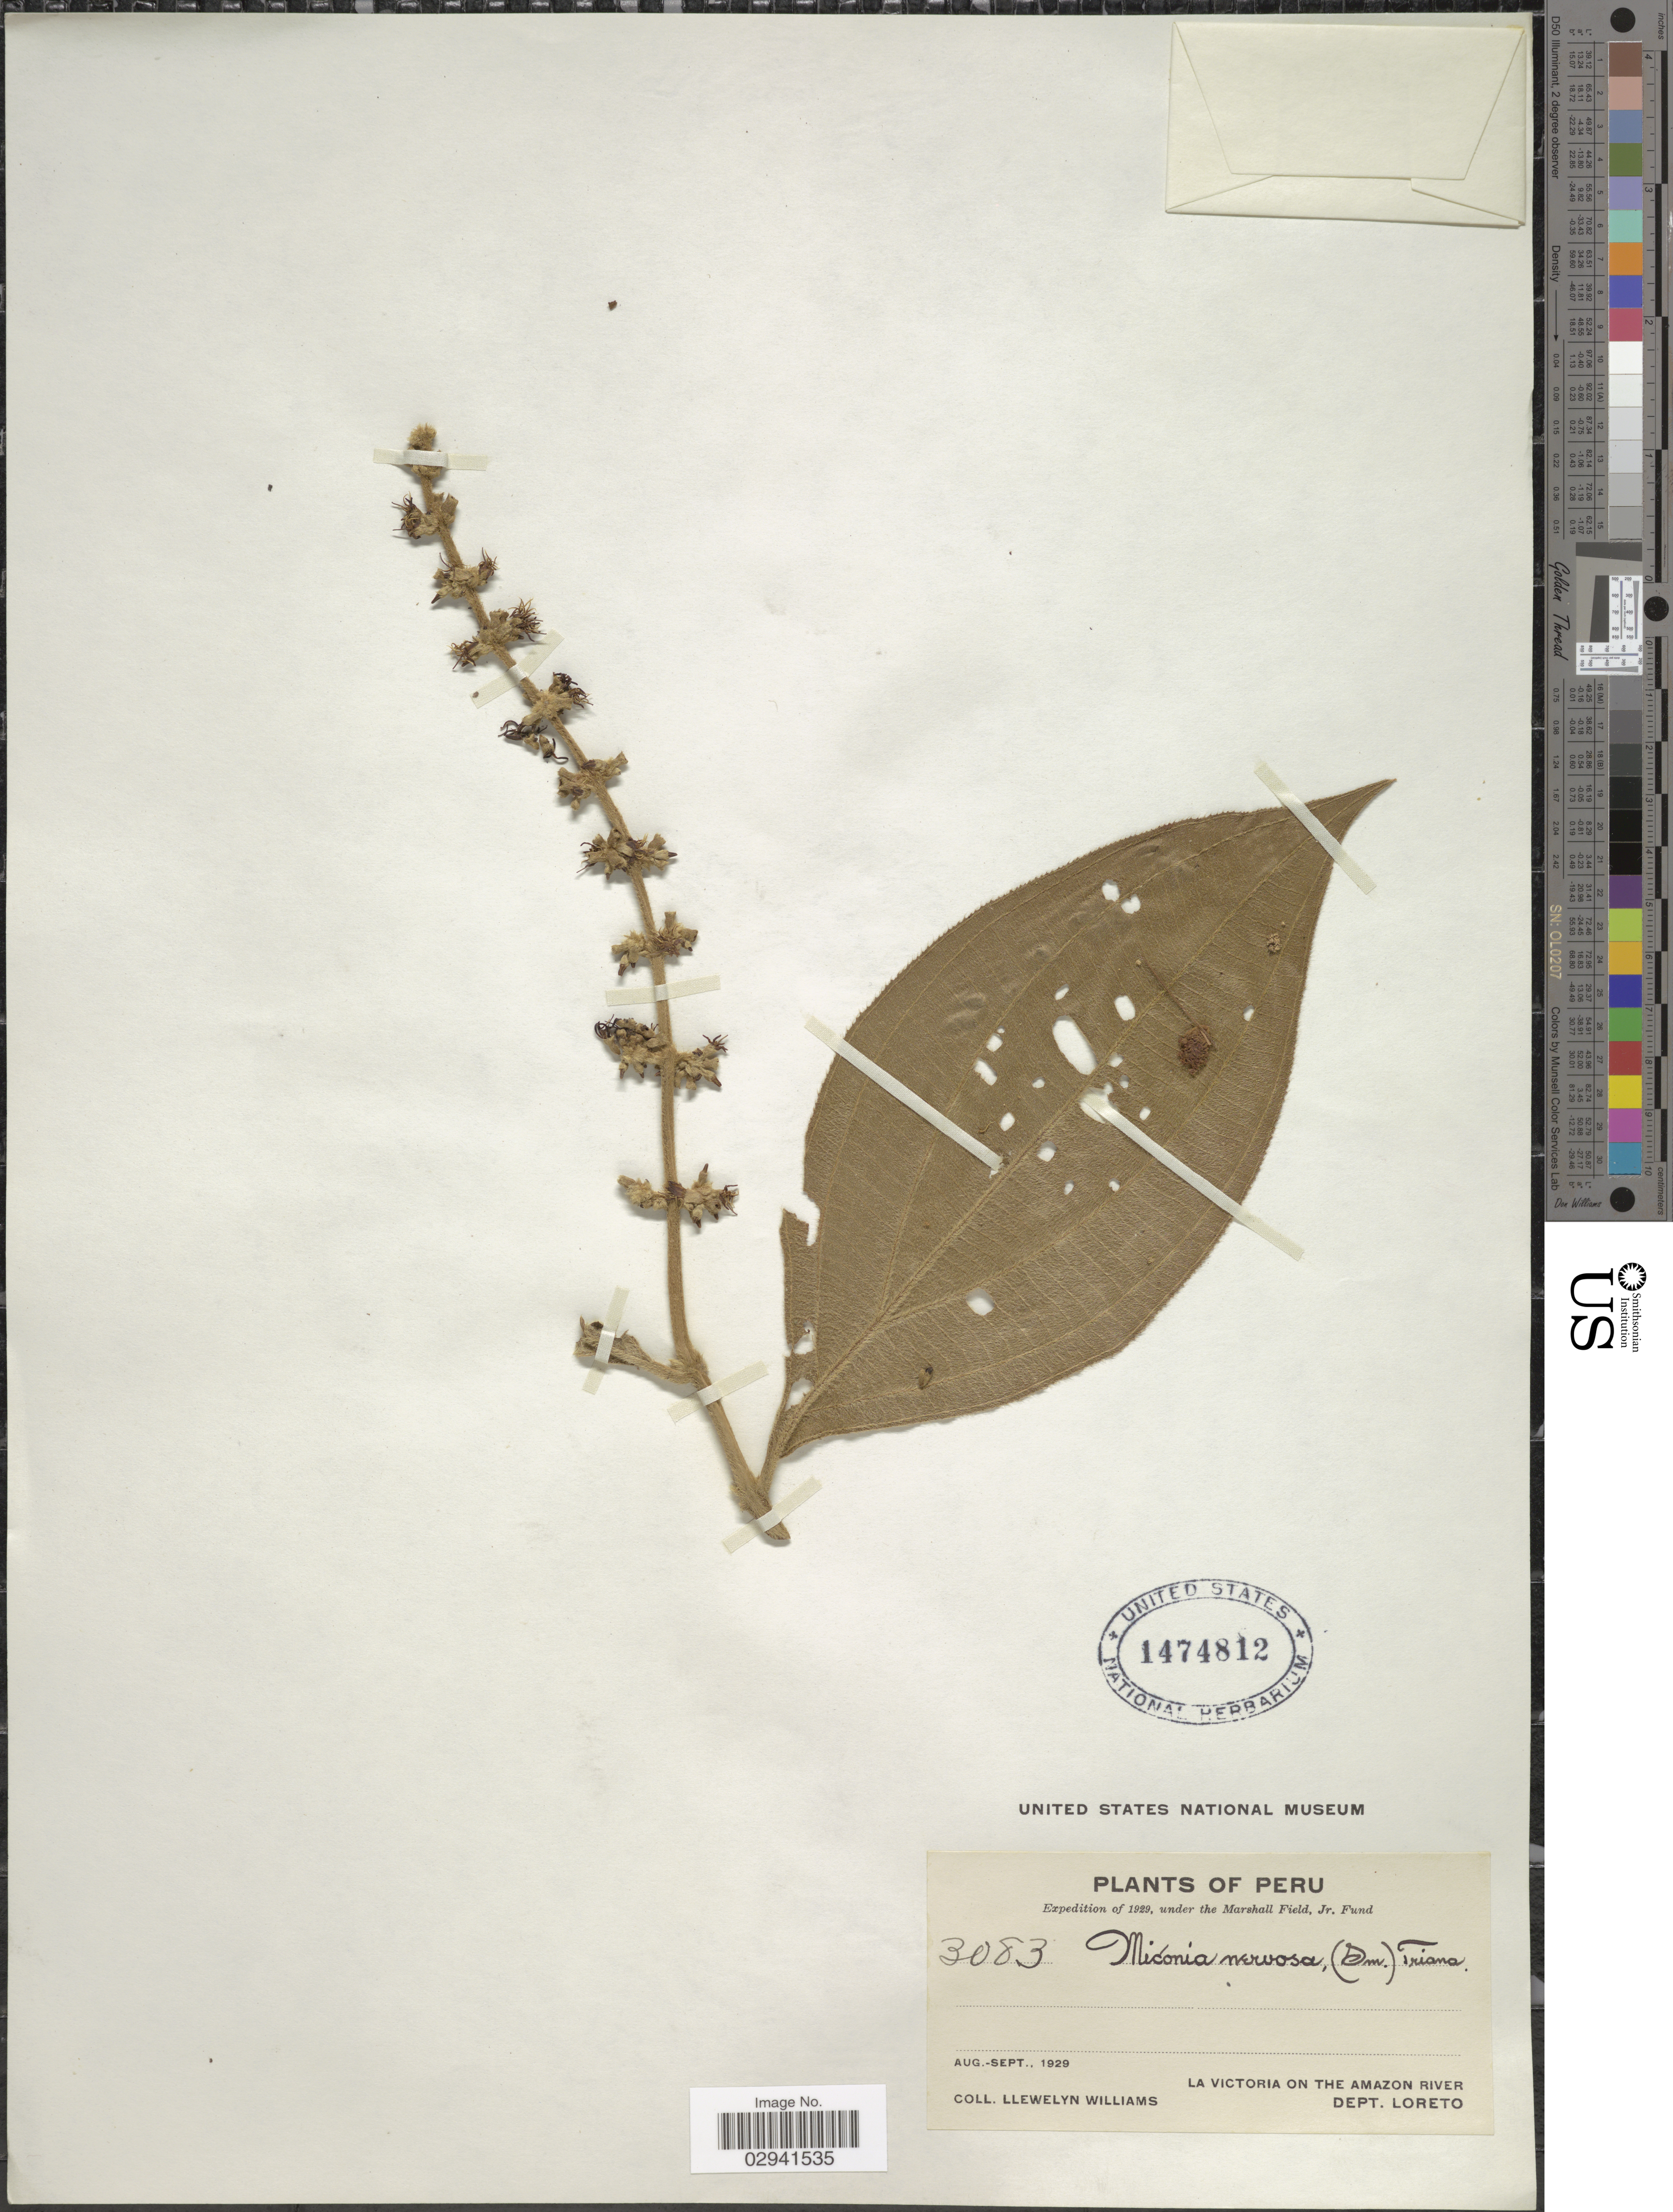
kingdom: Plantae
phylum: Tracheophyta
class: Magnoliopsida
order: Myrtales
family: Melastomataceae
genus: Miconia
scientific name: Miconia nervosa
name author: (Sm.) Triana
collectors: Ll. Williams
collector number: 3083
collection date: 1929-08/1929-09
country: Peru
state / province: Loreto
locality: La Victoria on the Amazon River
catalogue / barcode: US 1474812